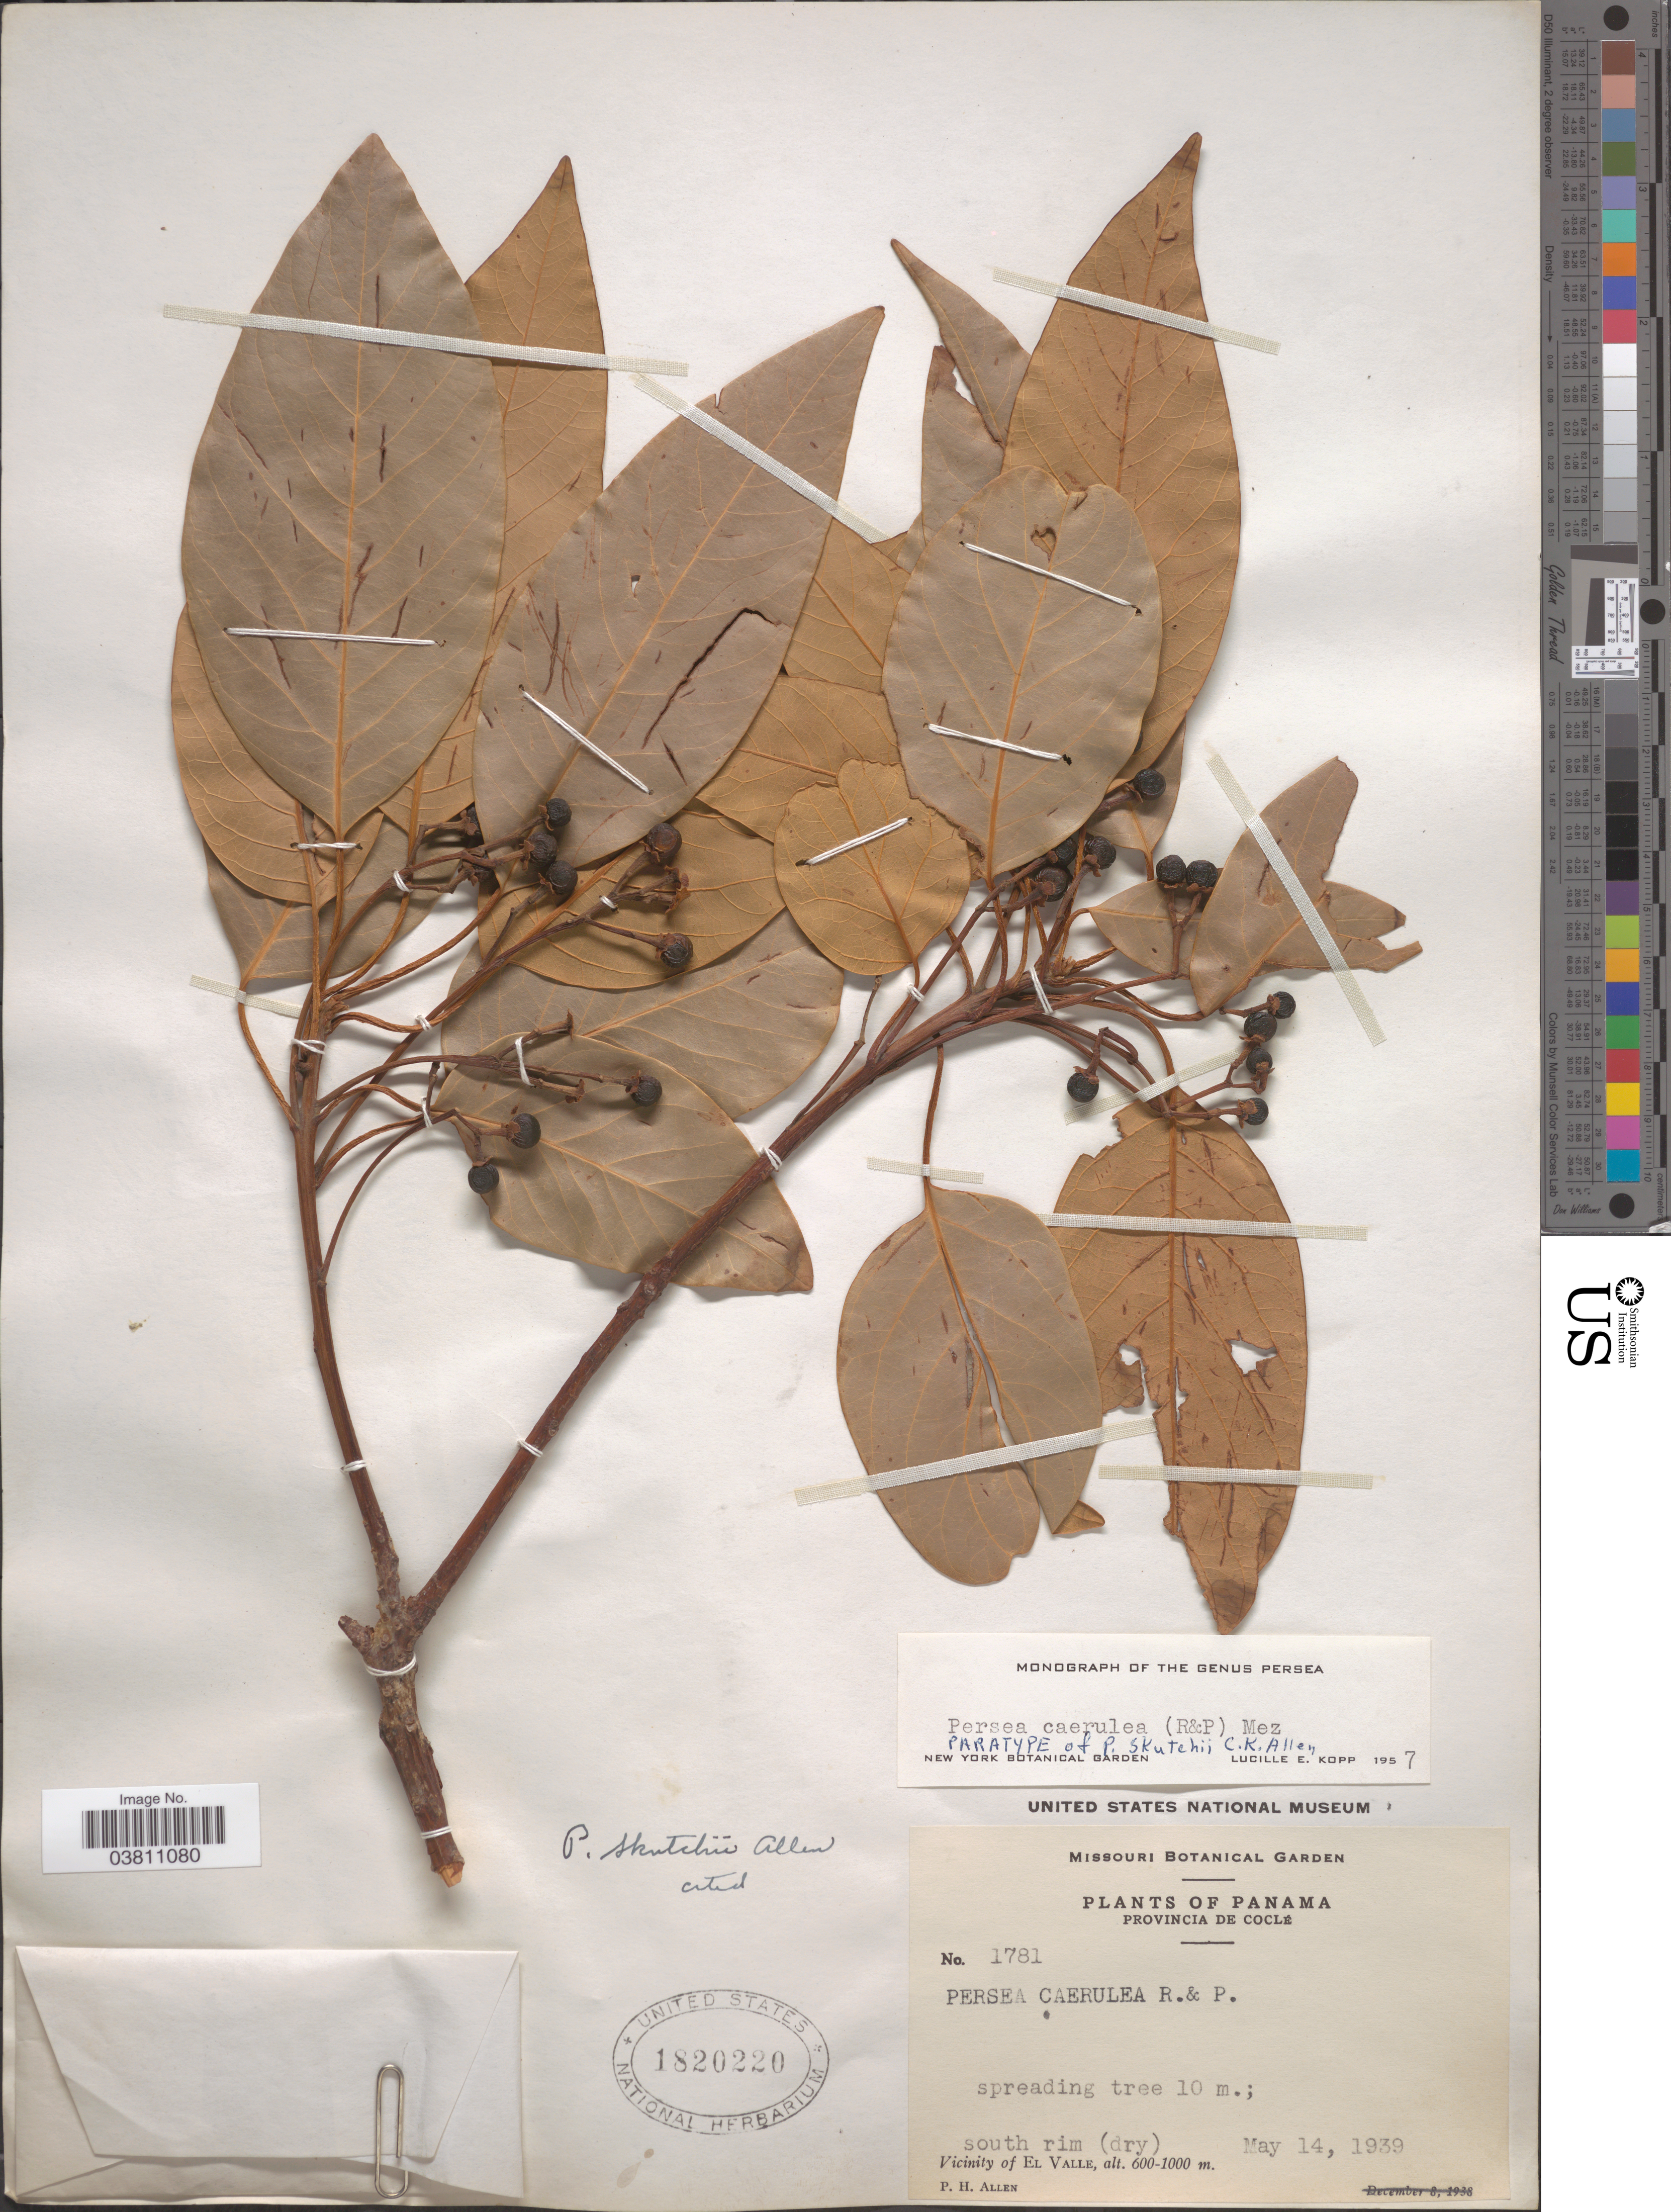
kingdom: Plantae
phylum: Tracheophyta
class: Magnoliopsida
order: Laurales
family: Lauraceae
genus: Persea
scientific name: Persea caerulea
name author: (Ruiz & Pav.) Mez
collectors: P. H. Allen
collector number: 1781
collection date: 1939-05-14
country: Panama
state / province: Cocle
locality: South rim (dry) Vicinity of El valle.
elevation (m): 600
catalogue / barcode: US 1820220